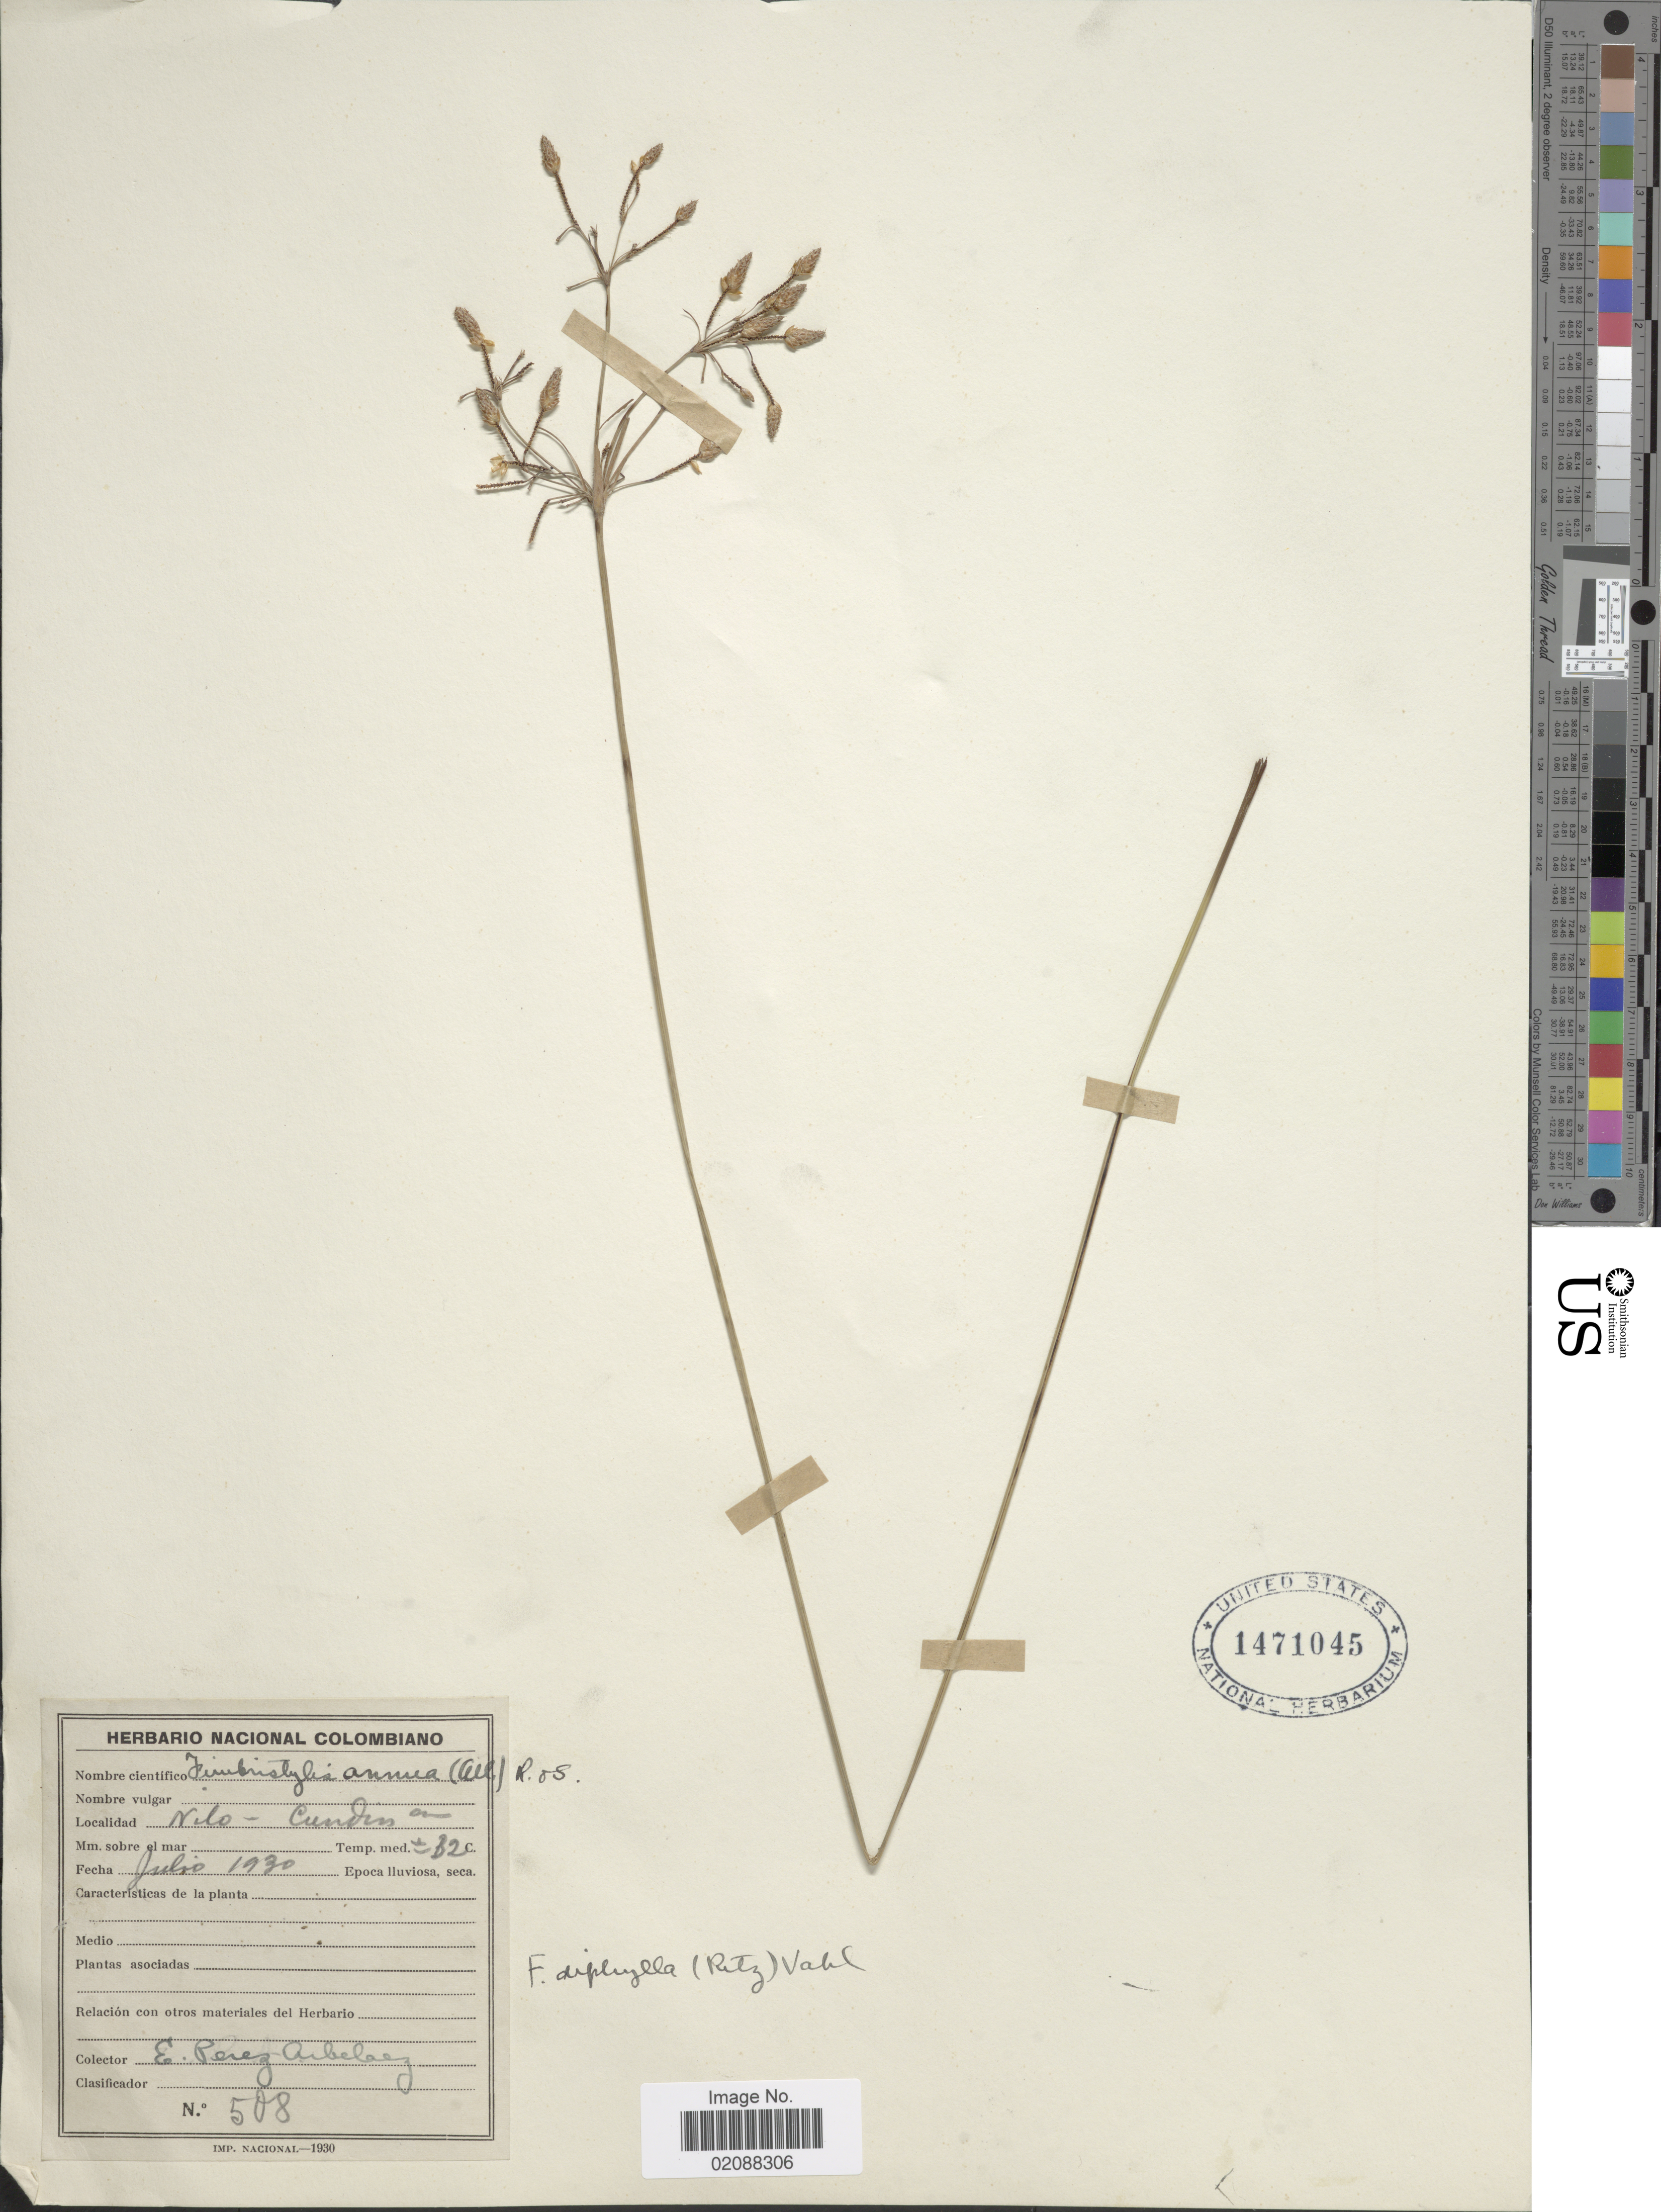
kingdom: Plantae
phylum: Tracheophyta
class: Liliopsida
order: Poales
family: Cyperaceae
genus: Fimbristylis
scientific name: Fimbristylis dichotoma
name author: (L.) Vahl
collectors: E. Pérez Arbeláez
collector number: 508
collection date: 1930-07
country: Colombia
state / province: Cundinamarca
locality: Nilo-Cundinam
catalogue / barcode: US 1471045